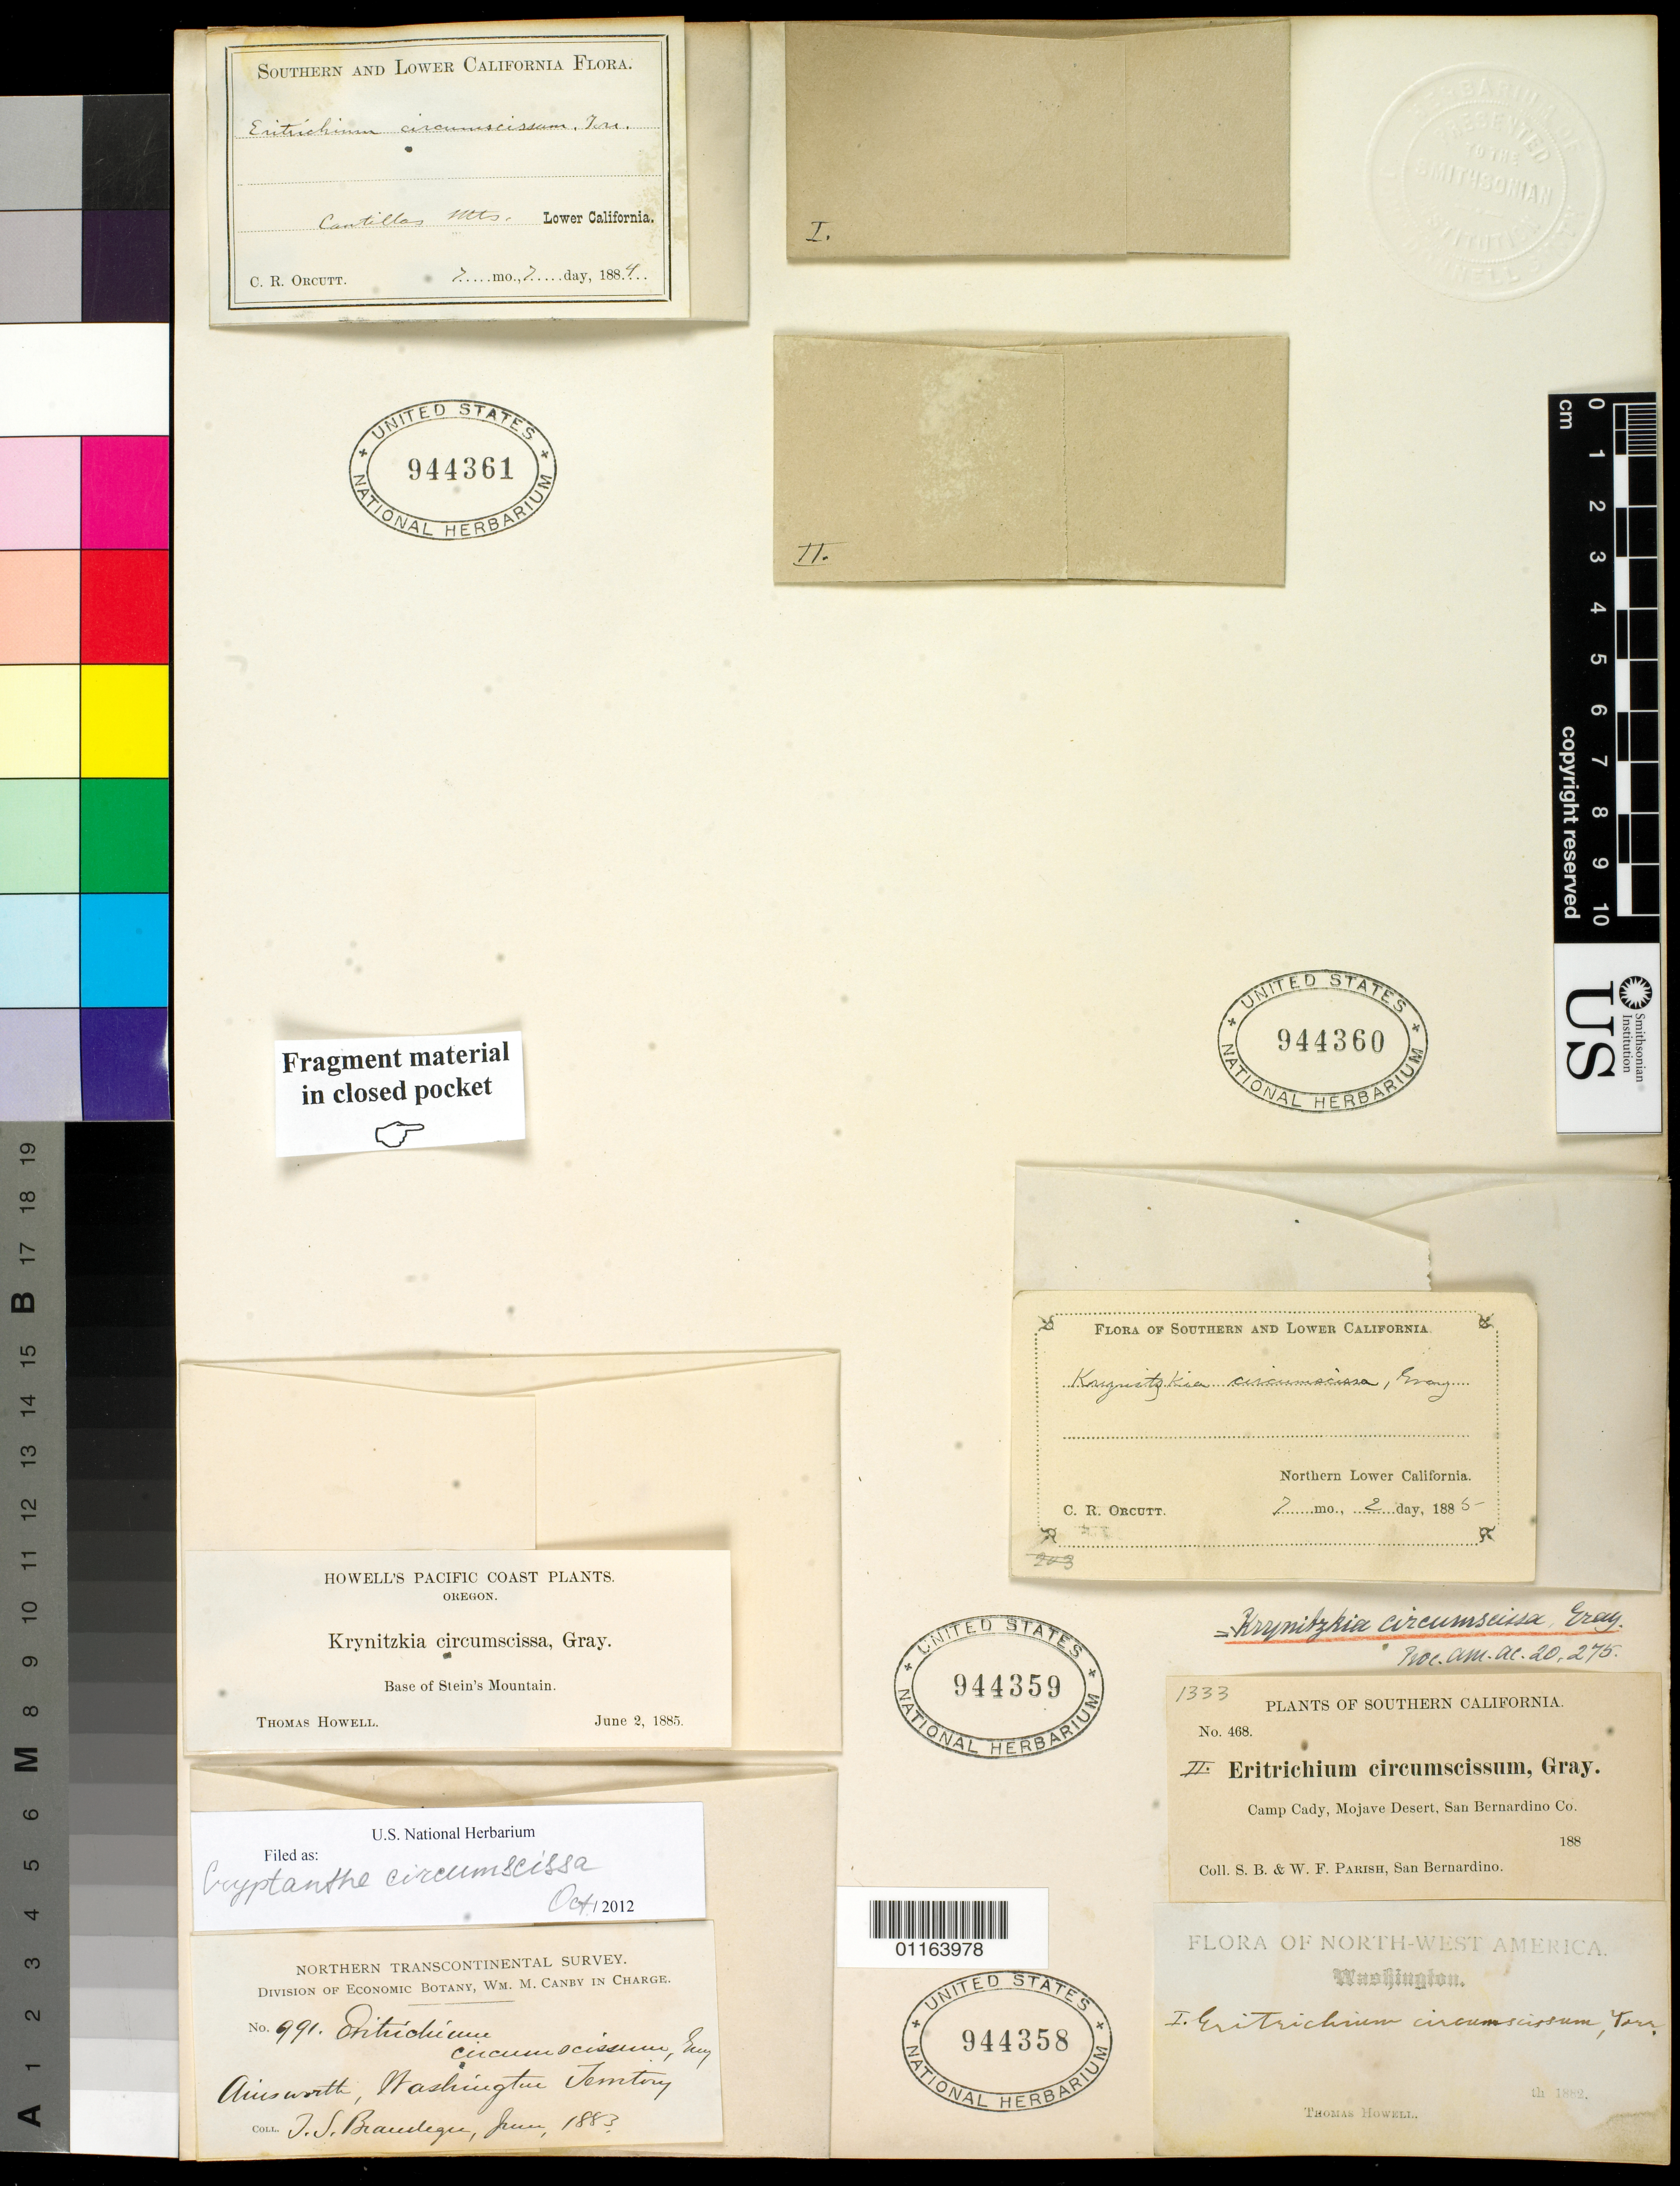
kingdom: Plantae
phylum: Tracheophyta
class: Magnoliopsida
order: Boraginales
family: Boraginaceae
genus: Cryptantha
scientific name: Cryptantha circumscissa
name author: (Hook. & Arn.) I.M. Johnst.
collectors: T. S. Brandegee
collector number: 991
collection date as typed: Jun 1883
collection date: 1883-06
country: United States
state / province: Washington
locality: Ainsworth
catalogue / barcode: US 944358